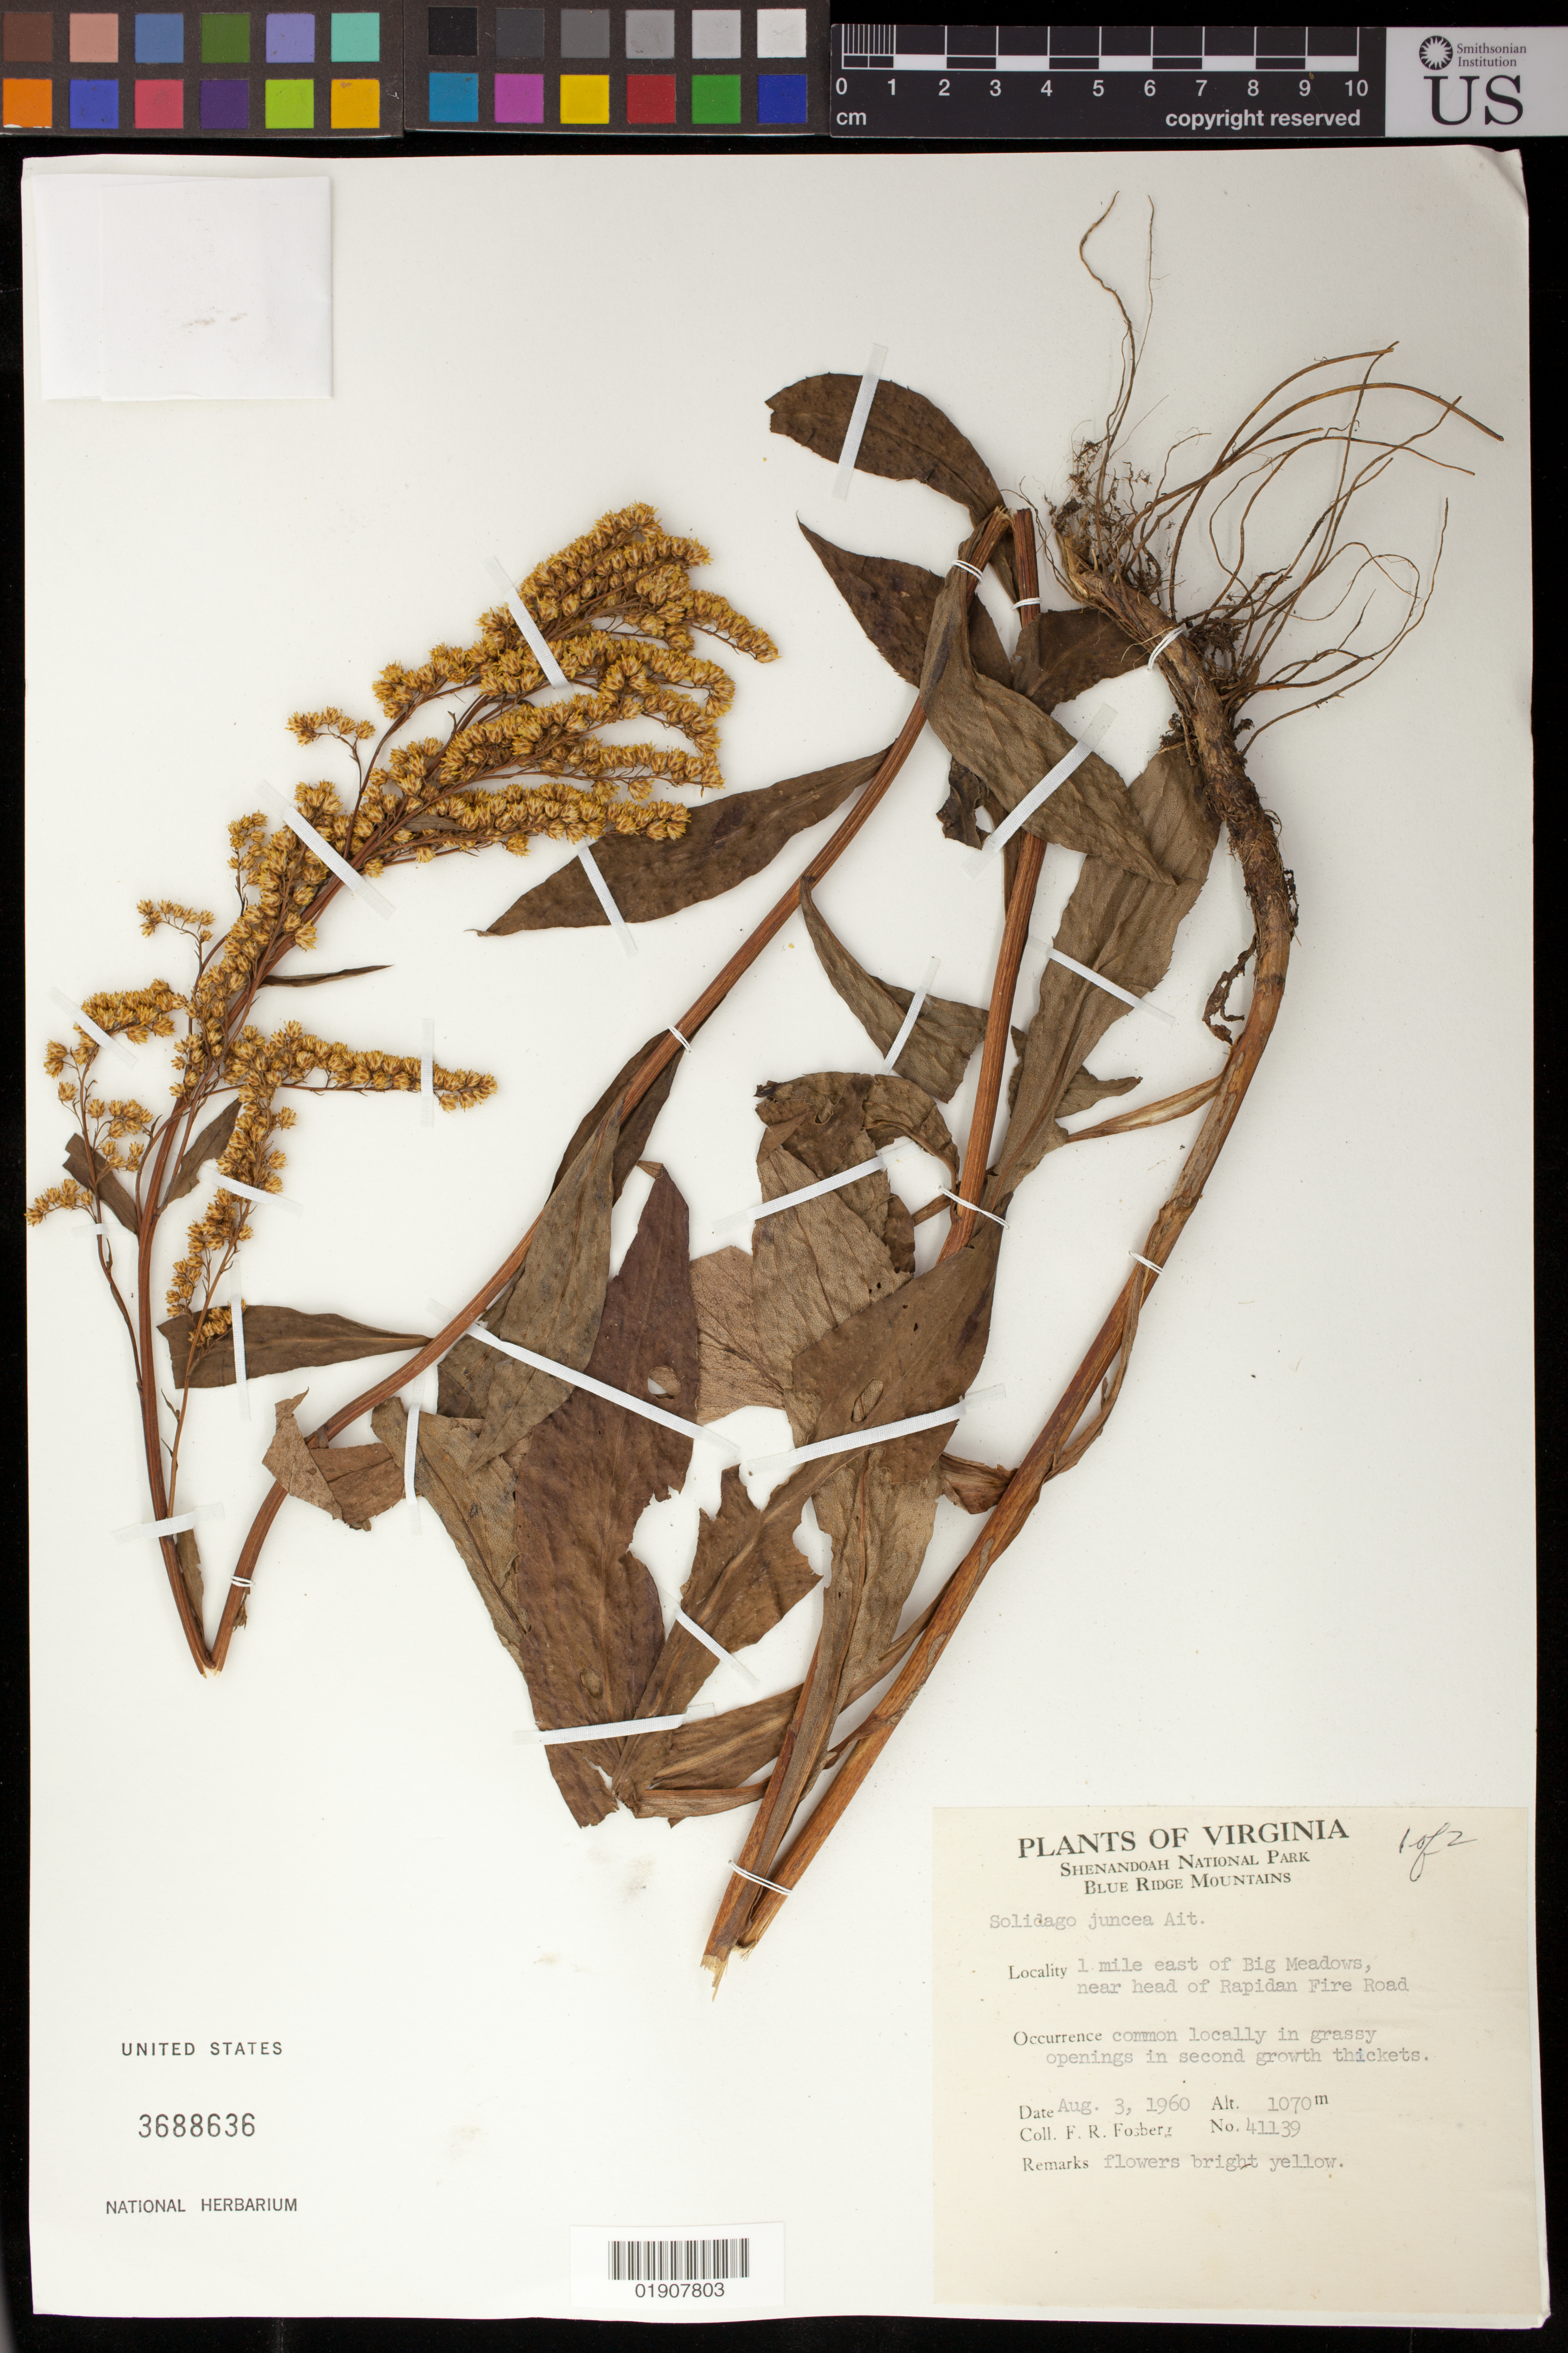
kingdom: Plantae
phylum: Tracheophyta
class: Magnoliopsida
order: Asterales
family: Asteraceae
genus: Solidago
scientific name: Solidago juncea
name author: Aiton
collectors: F. R. Fosberg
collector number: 41139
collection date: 1960-08-03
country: United States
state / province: Virginia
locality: Shenandoah National Park, Blue Ridge Mountains, 1 mile east of Big Meadows, near head of Rapidan Fire Road.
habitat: Common locally in grassy openings in second growth thickets.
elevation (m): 1070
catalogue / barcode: US 3688636